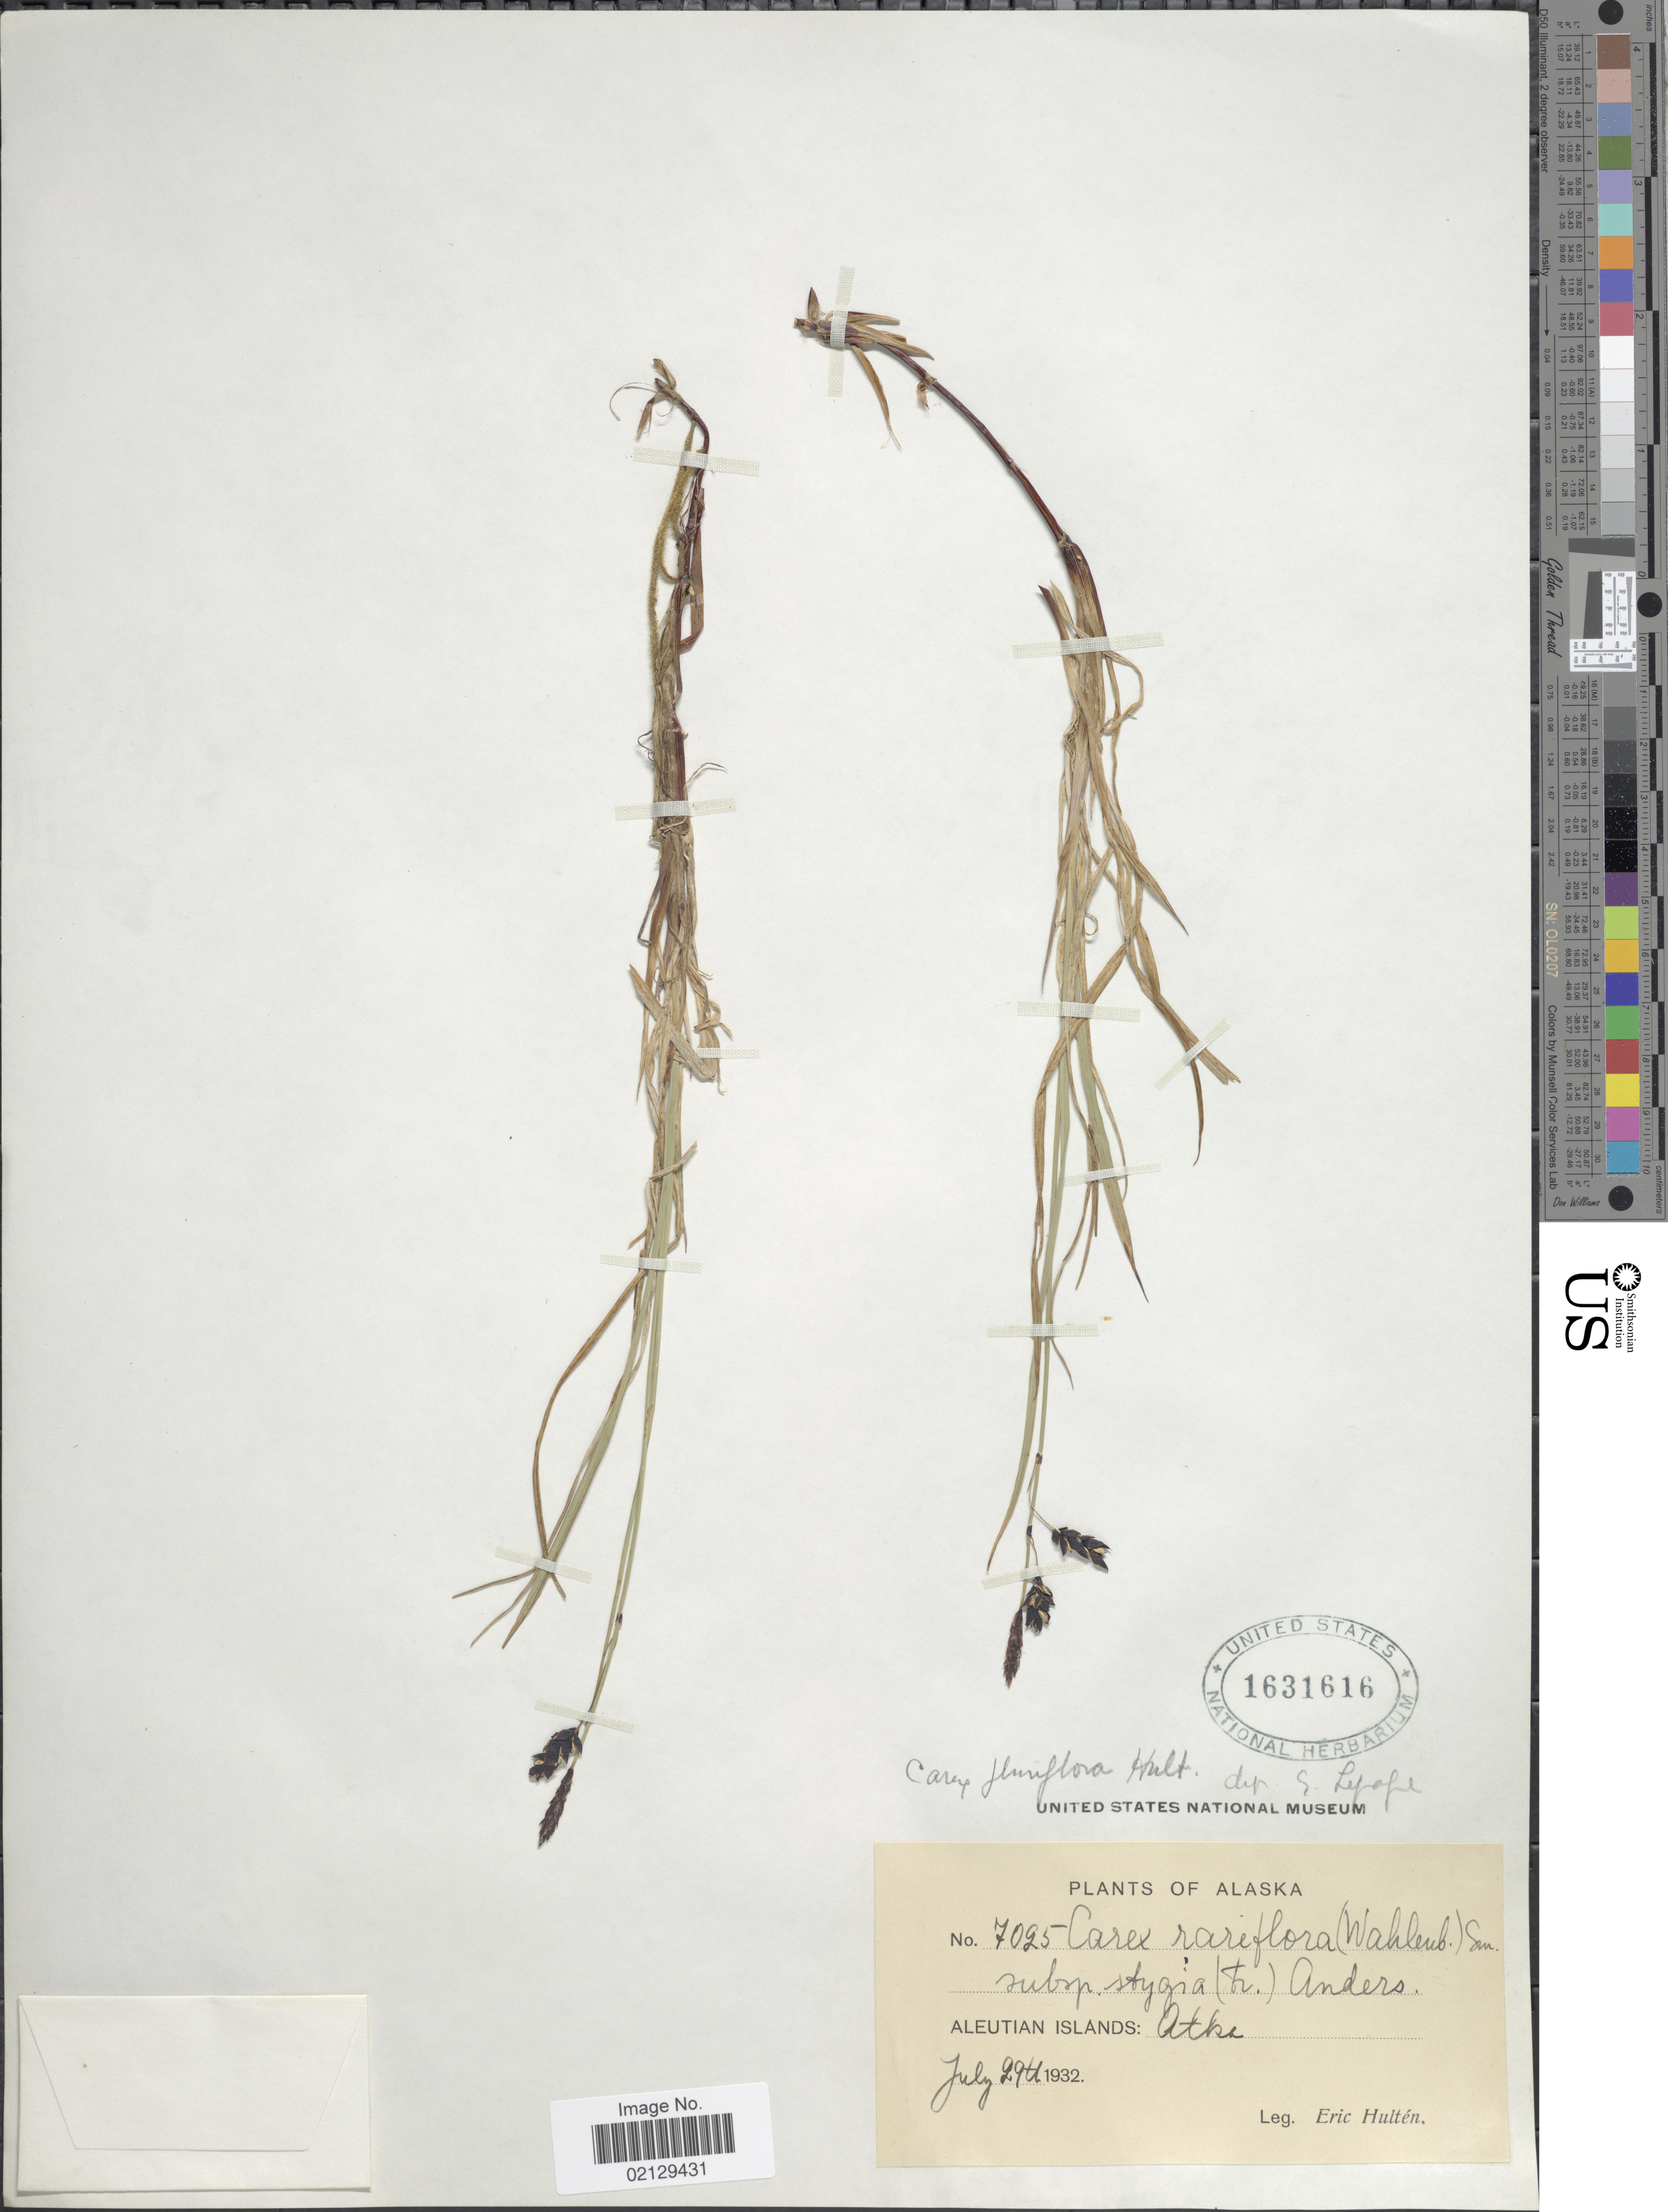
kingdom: Plantae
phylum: Tracheophyta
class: Liliopsida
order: Poales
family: Cyperaceae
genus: Carex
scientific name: Carex pluriflora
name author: Hultén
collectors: E. G. Hultén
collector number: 7025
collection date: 1932-07-29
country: United States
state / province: Alaska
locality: Aleutian Island: Atka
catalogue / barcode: US 1631616